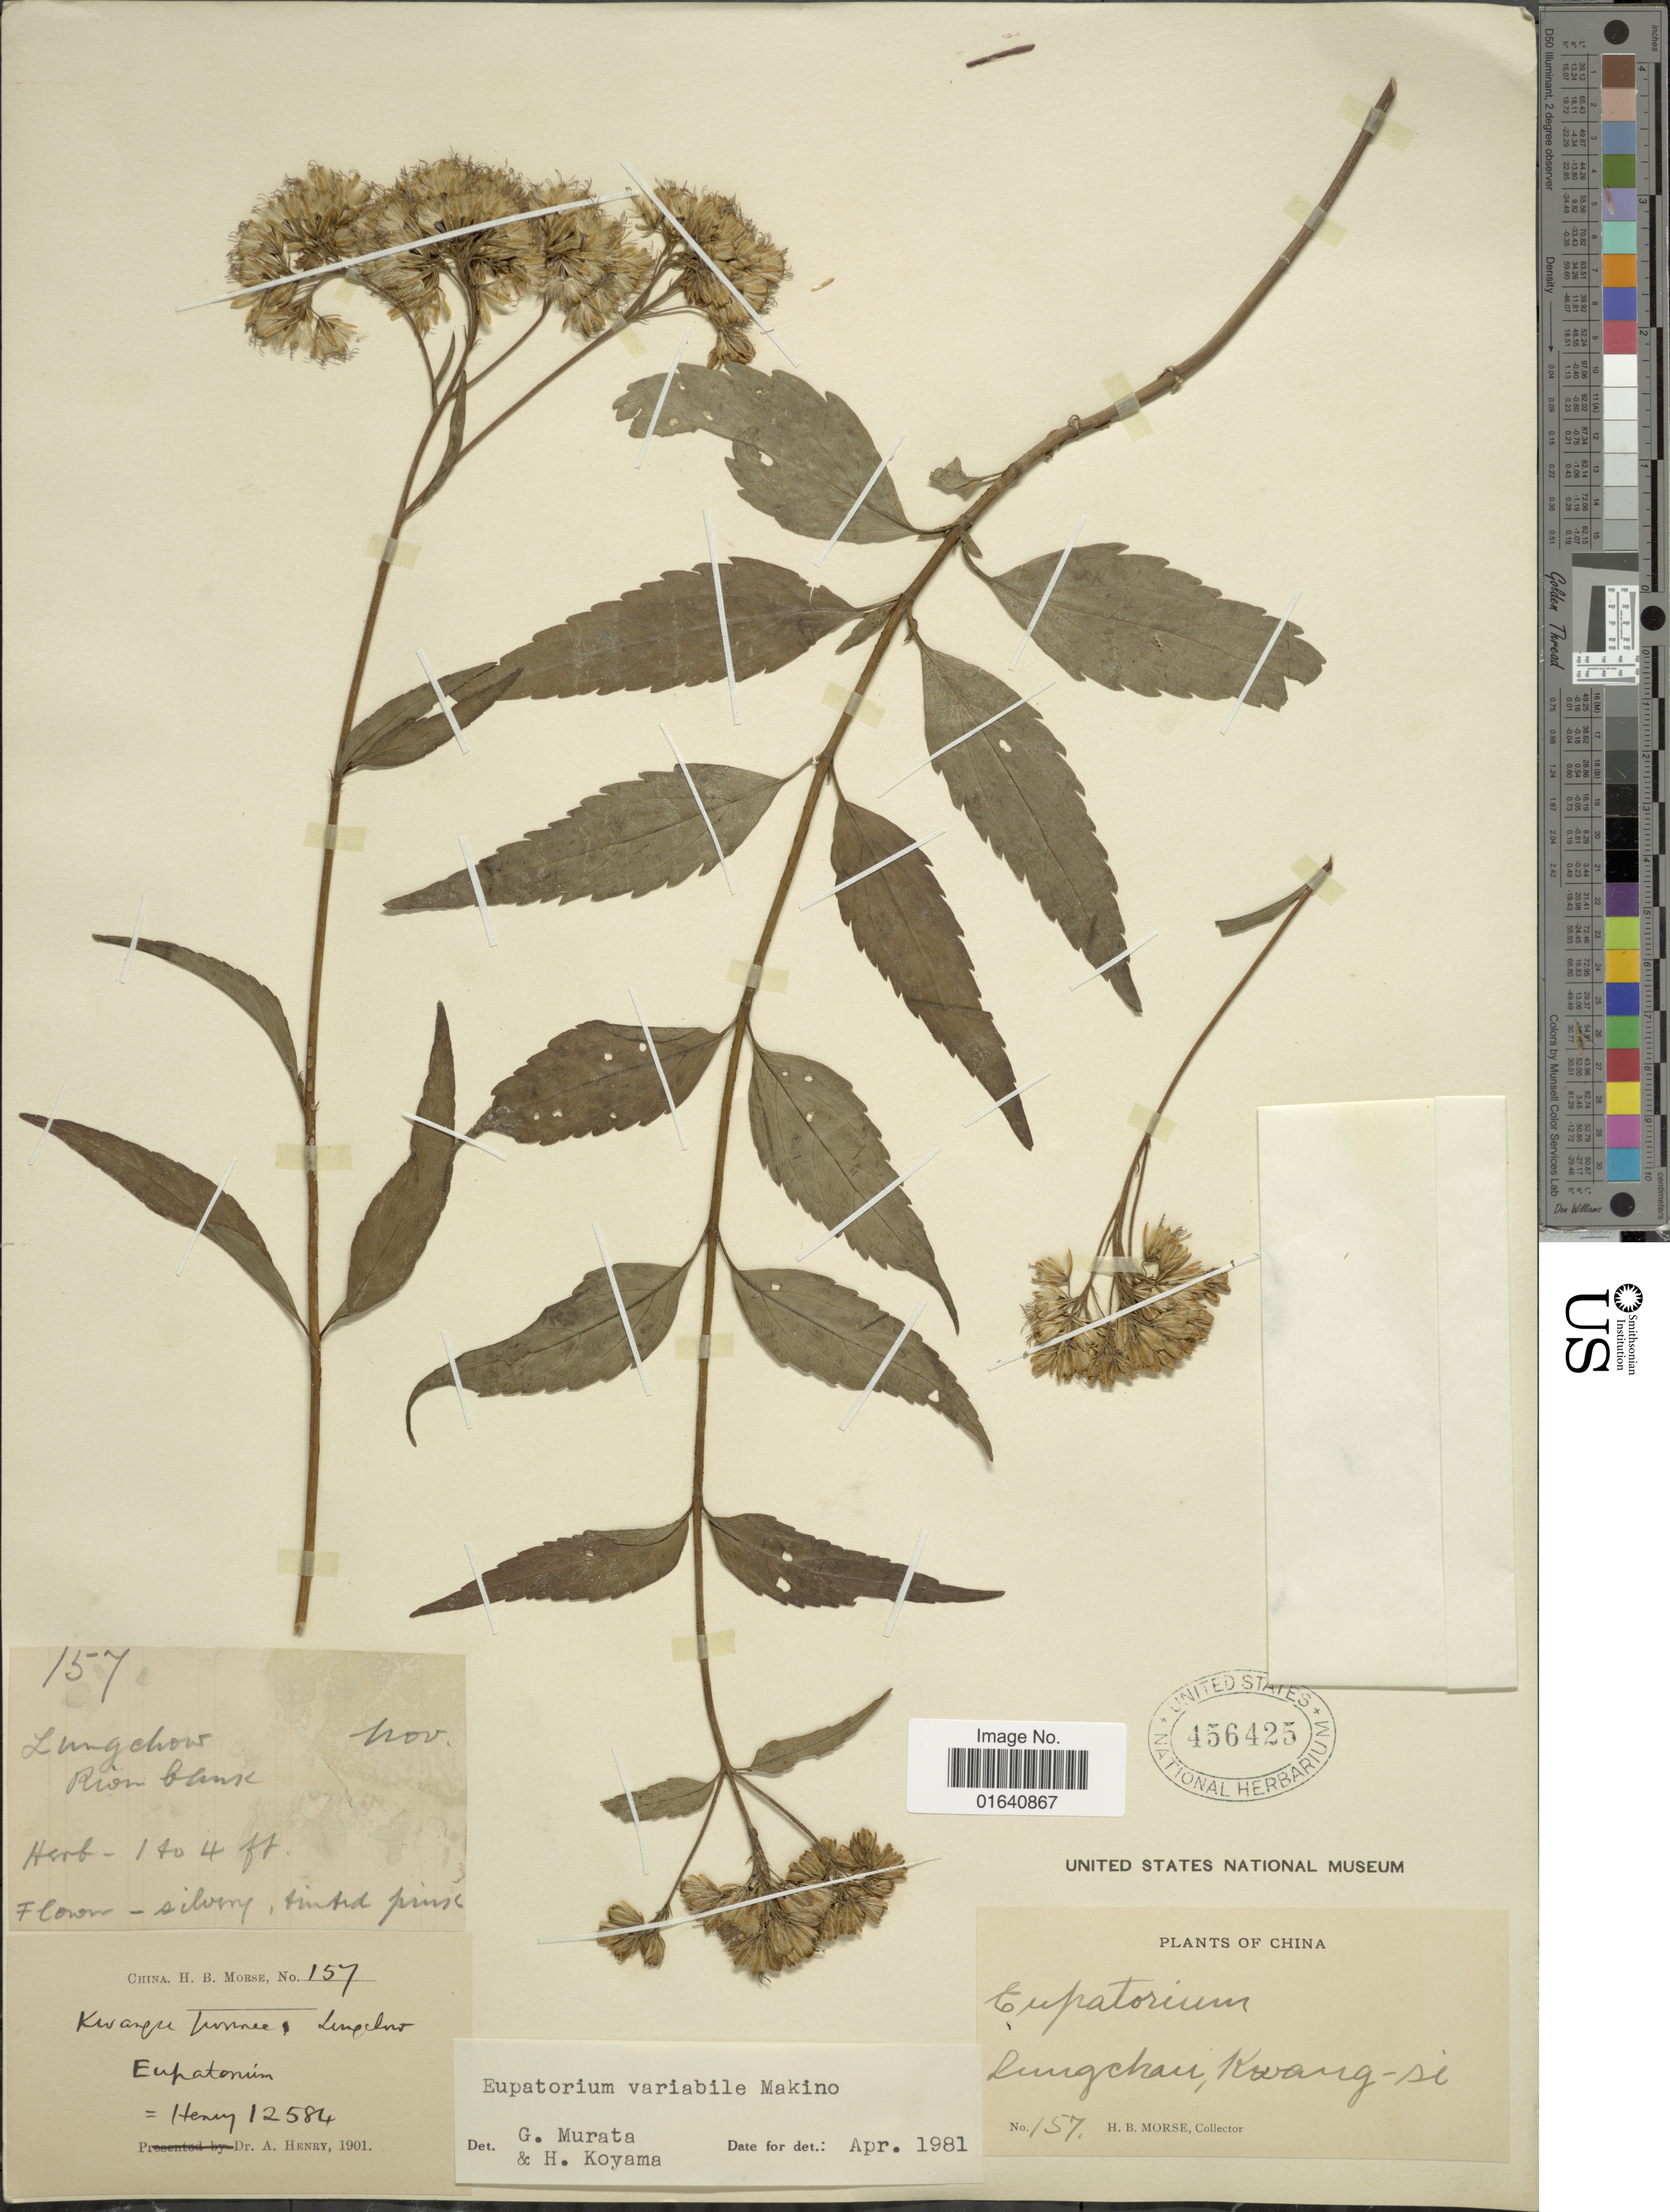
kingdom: Plantae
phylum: Tracheophyta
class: Magnoliopsida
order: Asterales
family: Asteraceae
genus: Eupatorium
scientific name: Eupatorium variabilis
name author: Makino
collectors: H. Morse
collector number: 157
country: China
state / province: Guangxi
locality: Lungchau, Kwang-si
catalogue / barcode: US 456425